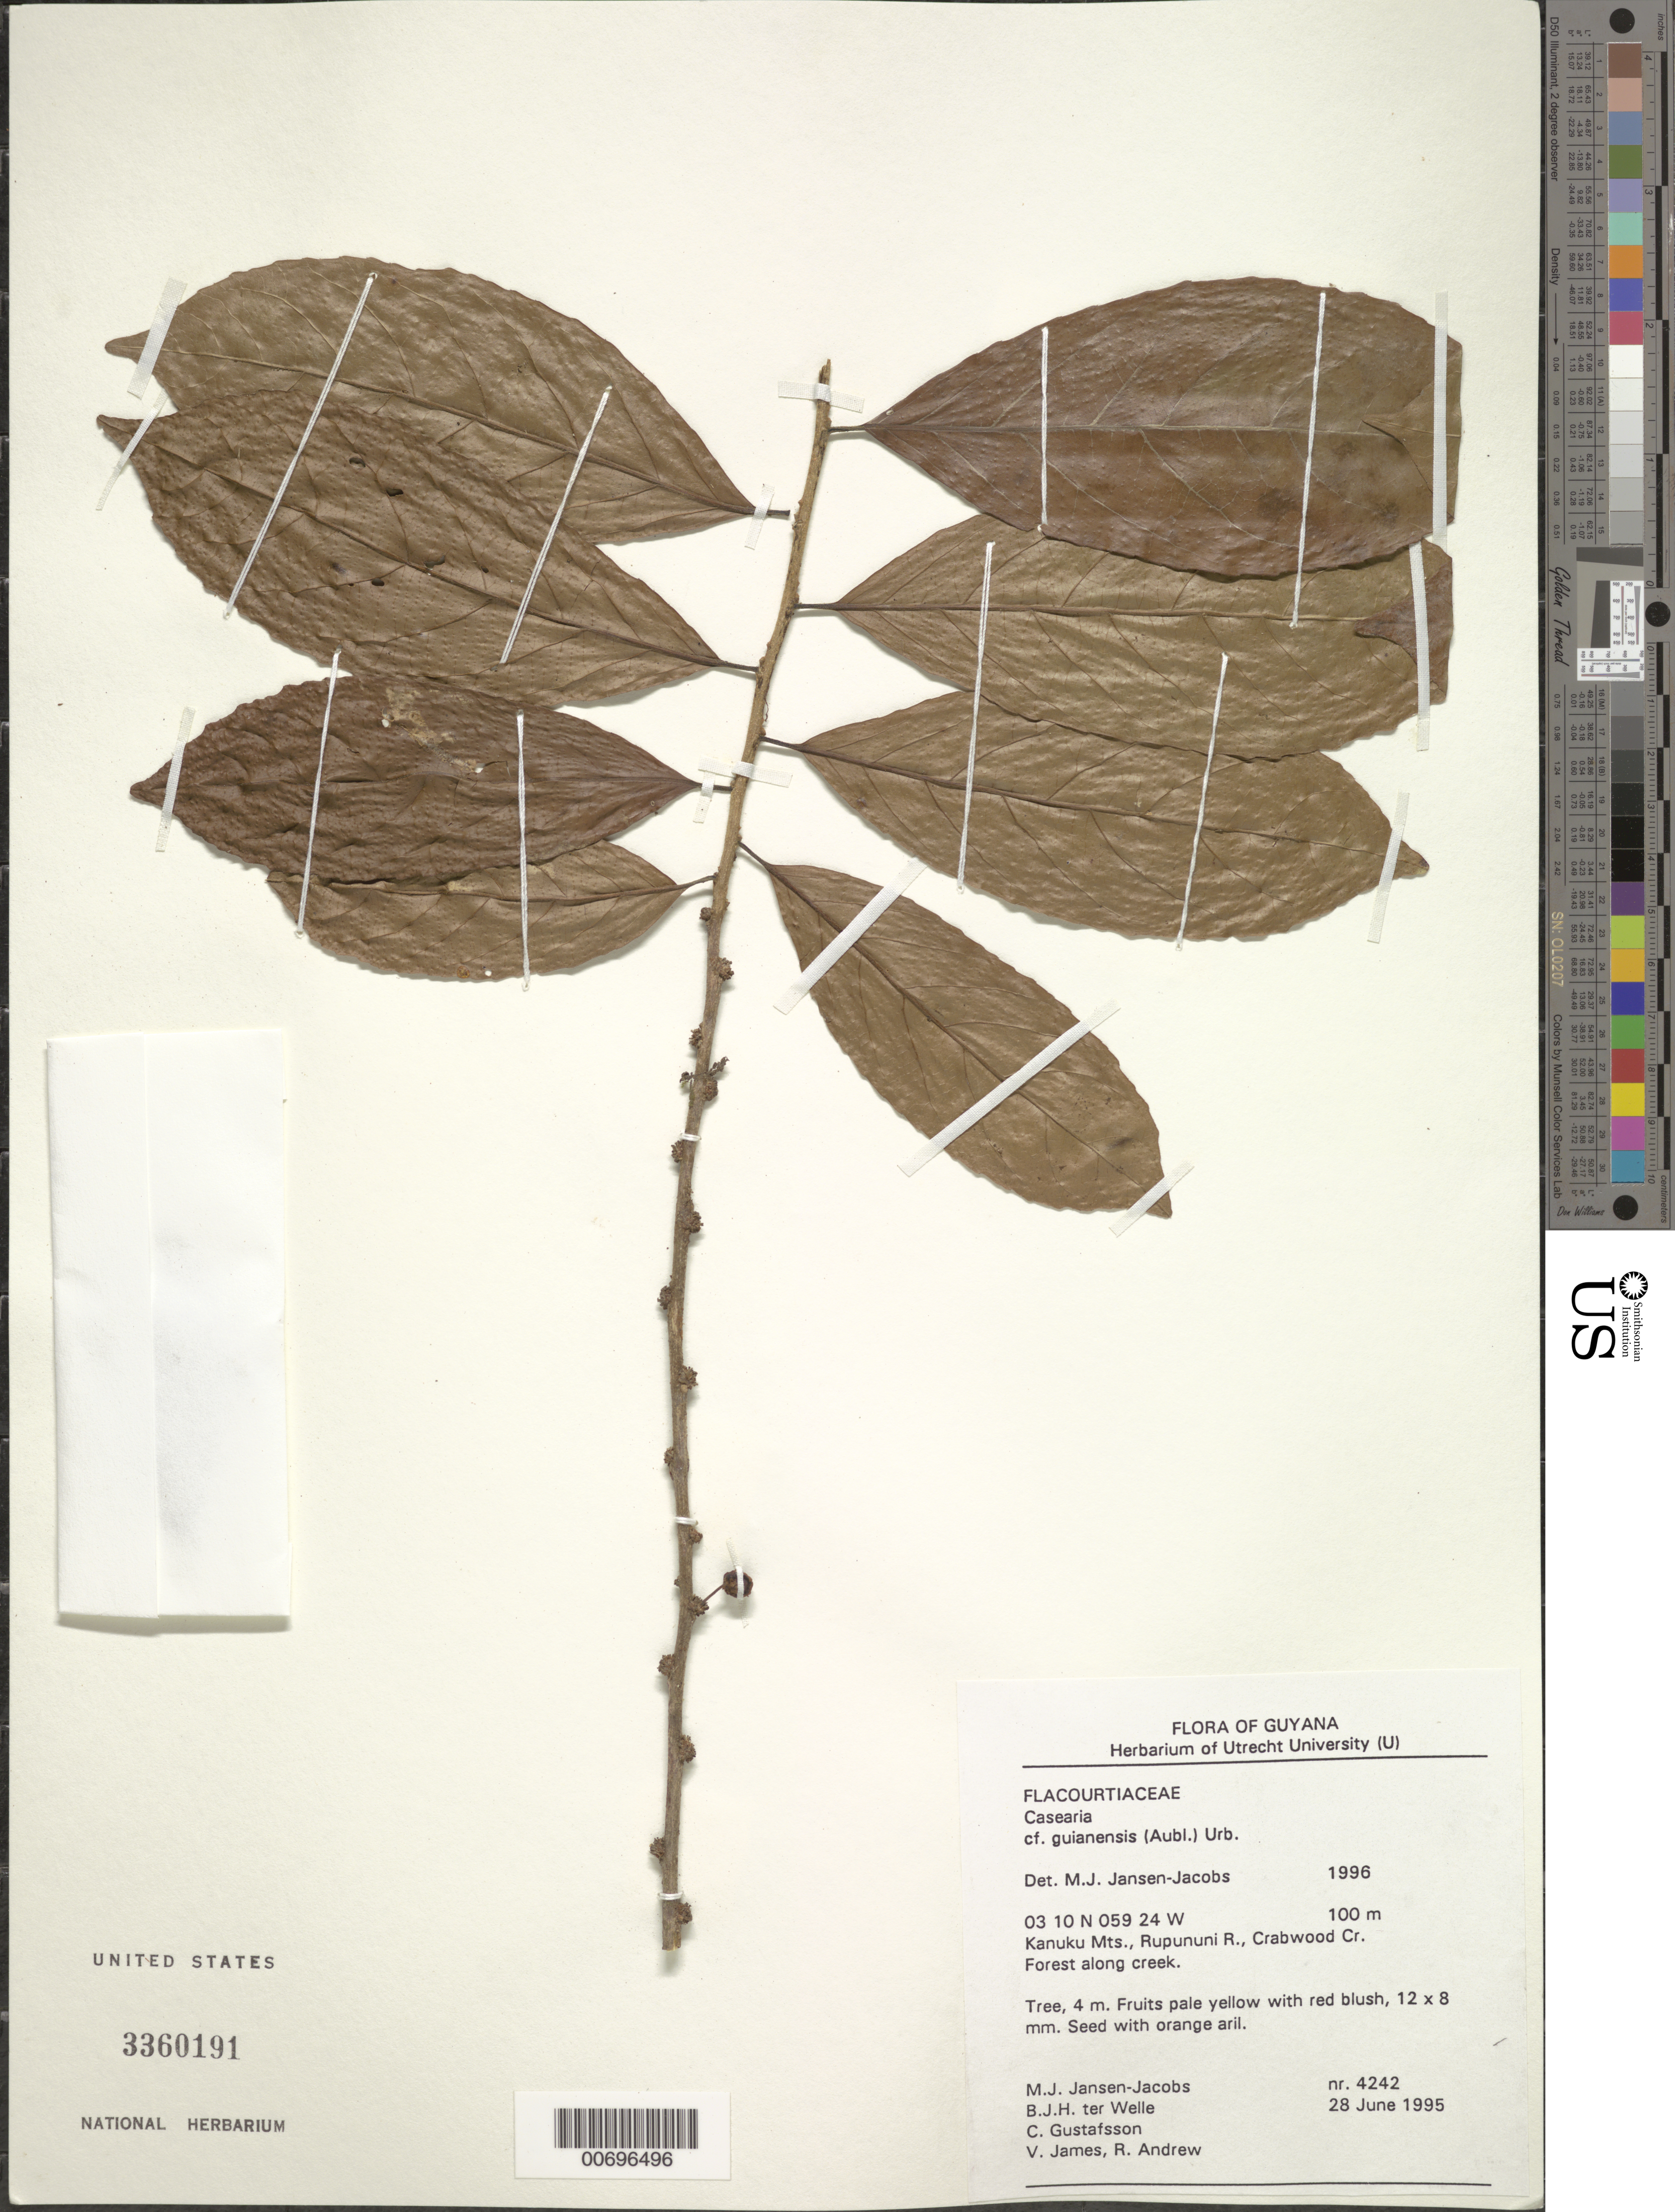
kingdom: Plantae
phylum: Tracheophyta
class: Magnoliopsida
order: Malpighiales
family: Salicaceae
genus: Casearia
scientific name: Casearia guianensis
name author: (Aubl.) Urb.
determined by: Jansen-Jacobs, M. J., (U), Nationaal Herbarium Nederland, Utrecht University branch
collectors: M. J. Jansen-Jacobs, B. Welle, C. G. Gustafsson, V. James & R. Andrew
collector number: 4242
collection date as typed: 28-Jun-95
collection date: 1995-06-28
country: Guyana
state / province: U. Takutu-U. Essequibo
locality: Crabwood Creek, Rupununi River, Kanuku Mts.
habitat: Forest along creek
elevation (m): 100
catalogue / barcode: US 3360191